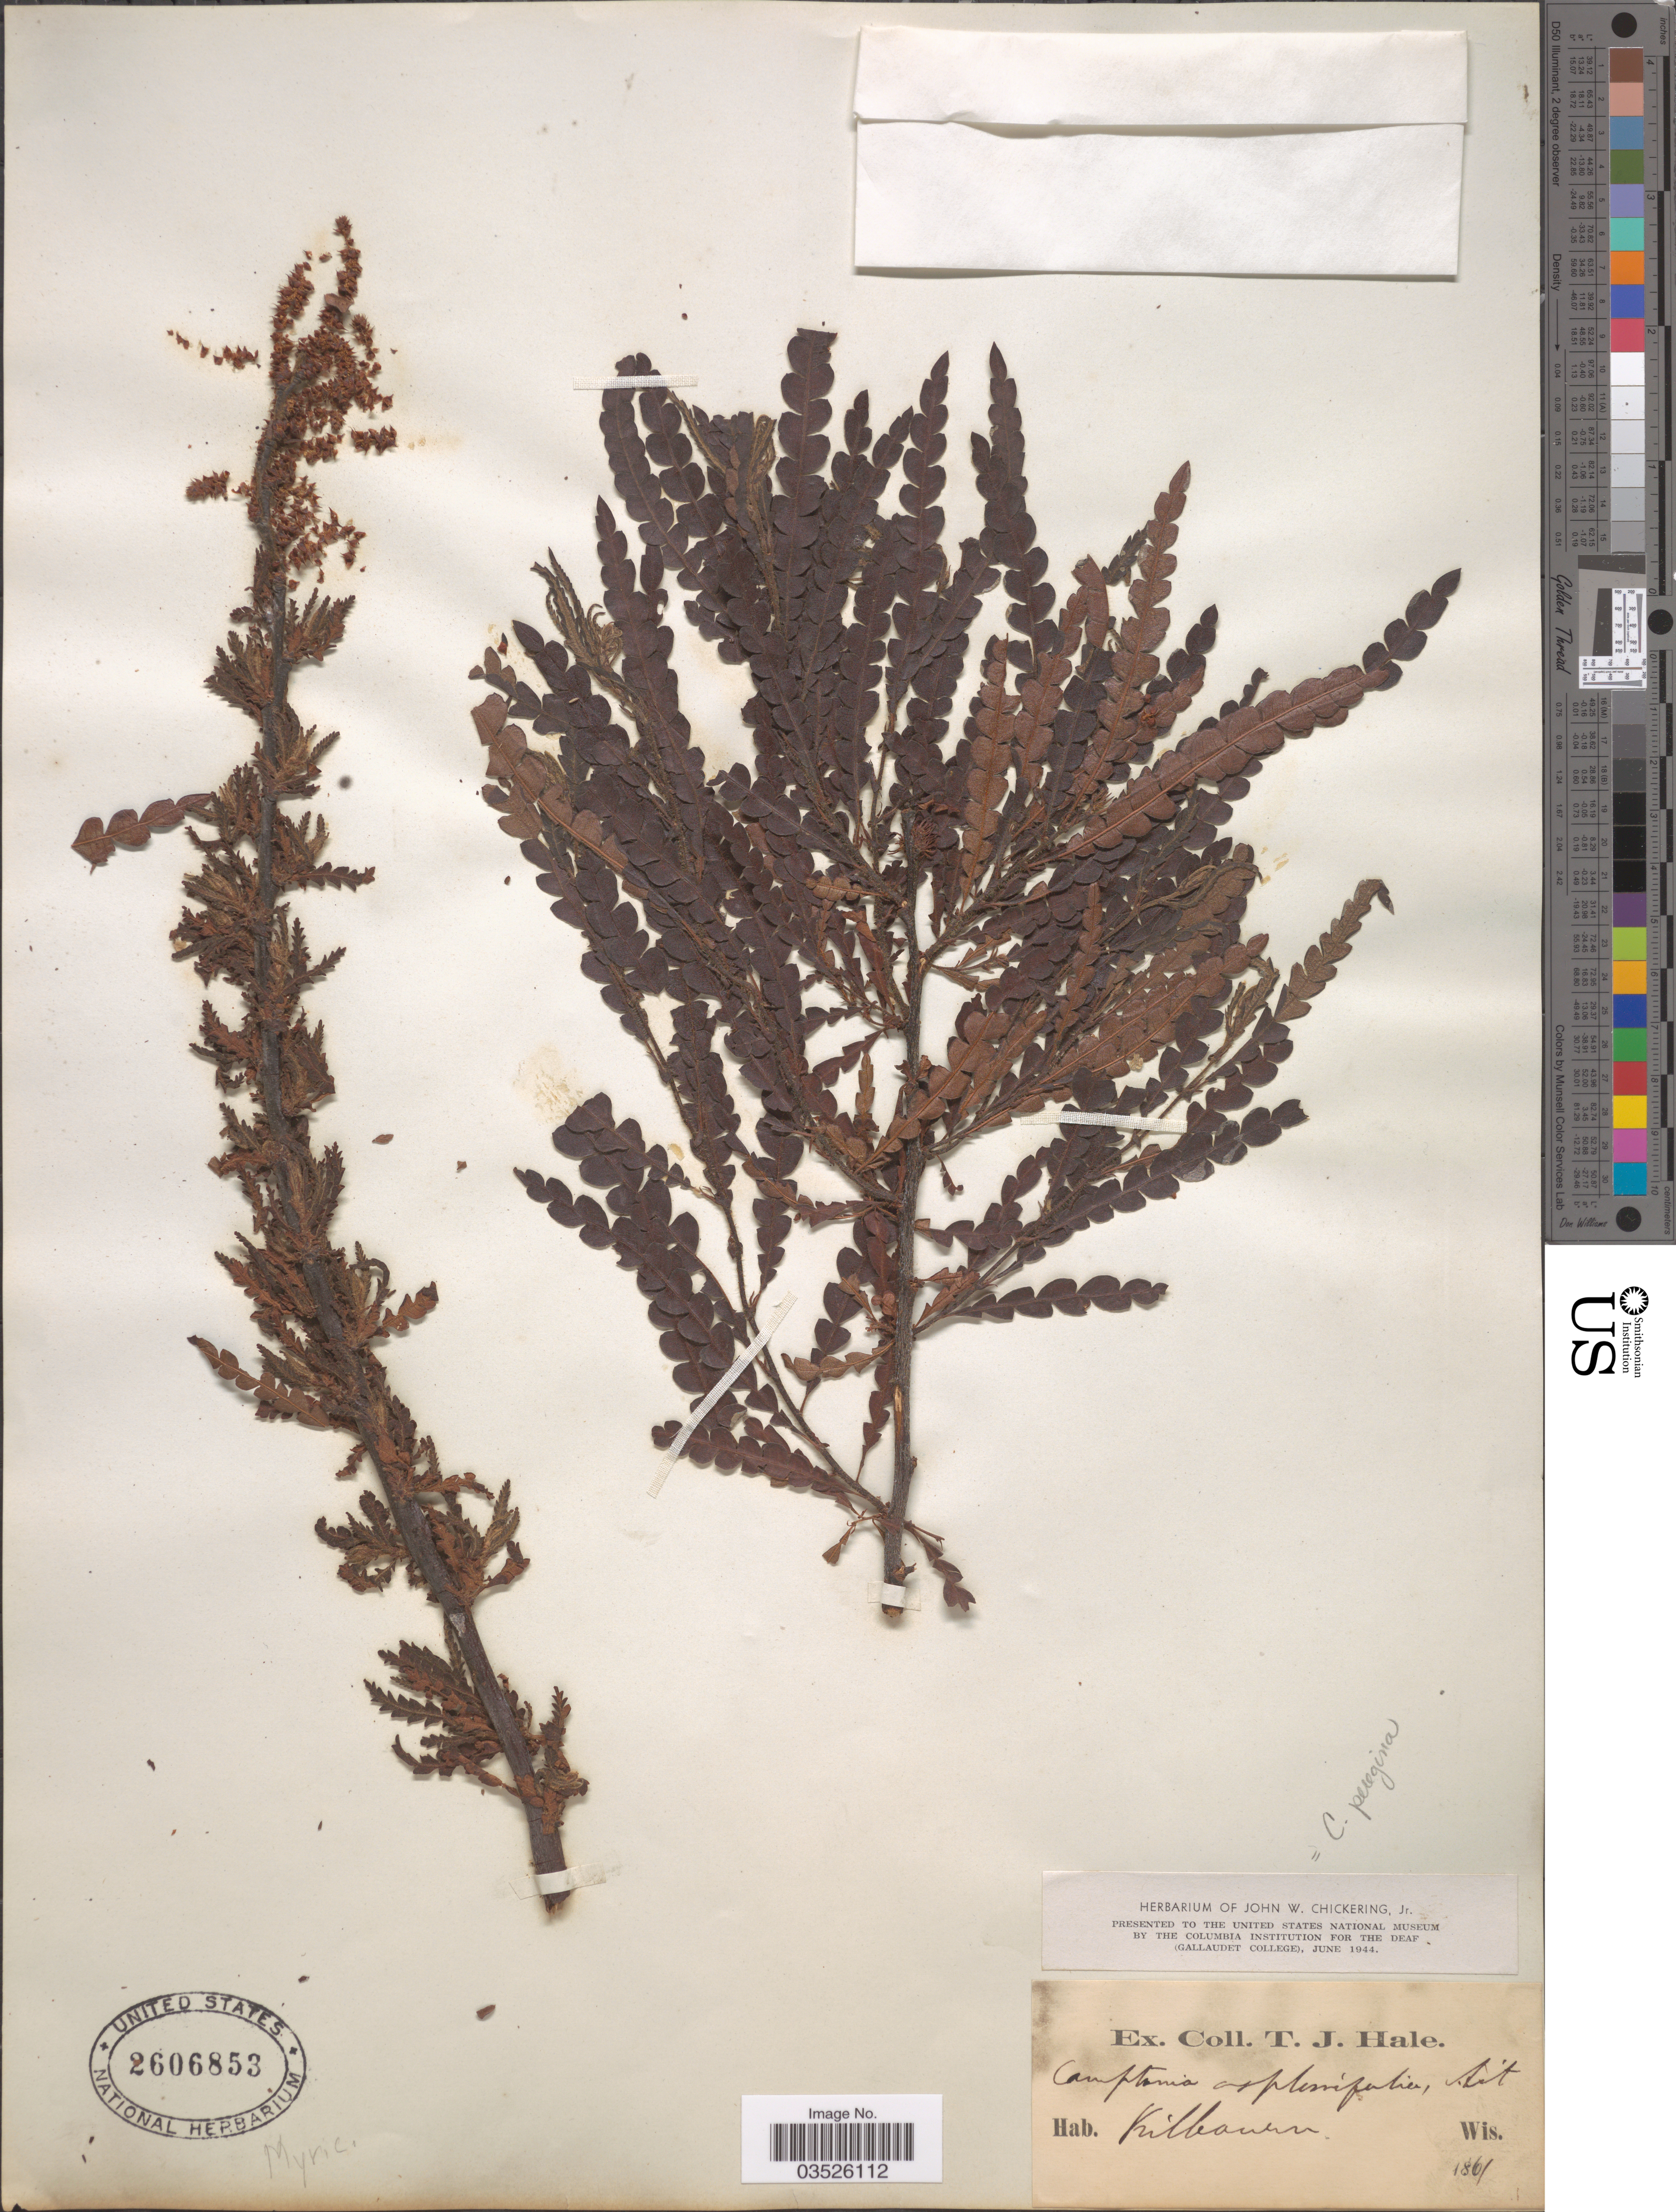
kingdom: Plantae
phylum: Tracheophyta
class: Magnoliopsida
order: Fagales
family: Myricaceae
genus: Comptonia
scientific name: Comptonia peregrina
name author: (L.) J.M. Coult.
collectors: T. Hale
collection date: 1861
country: United States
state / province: Wisconsin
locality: Kilbourn.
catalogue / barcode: US 2606853